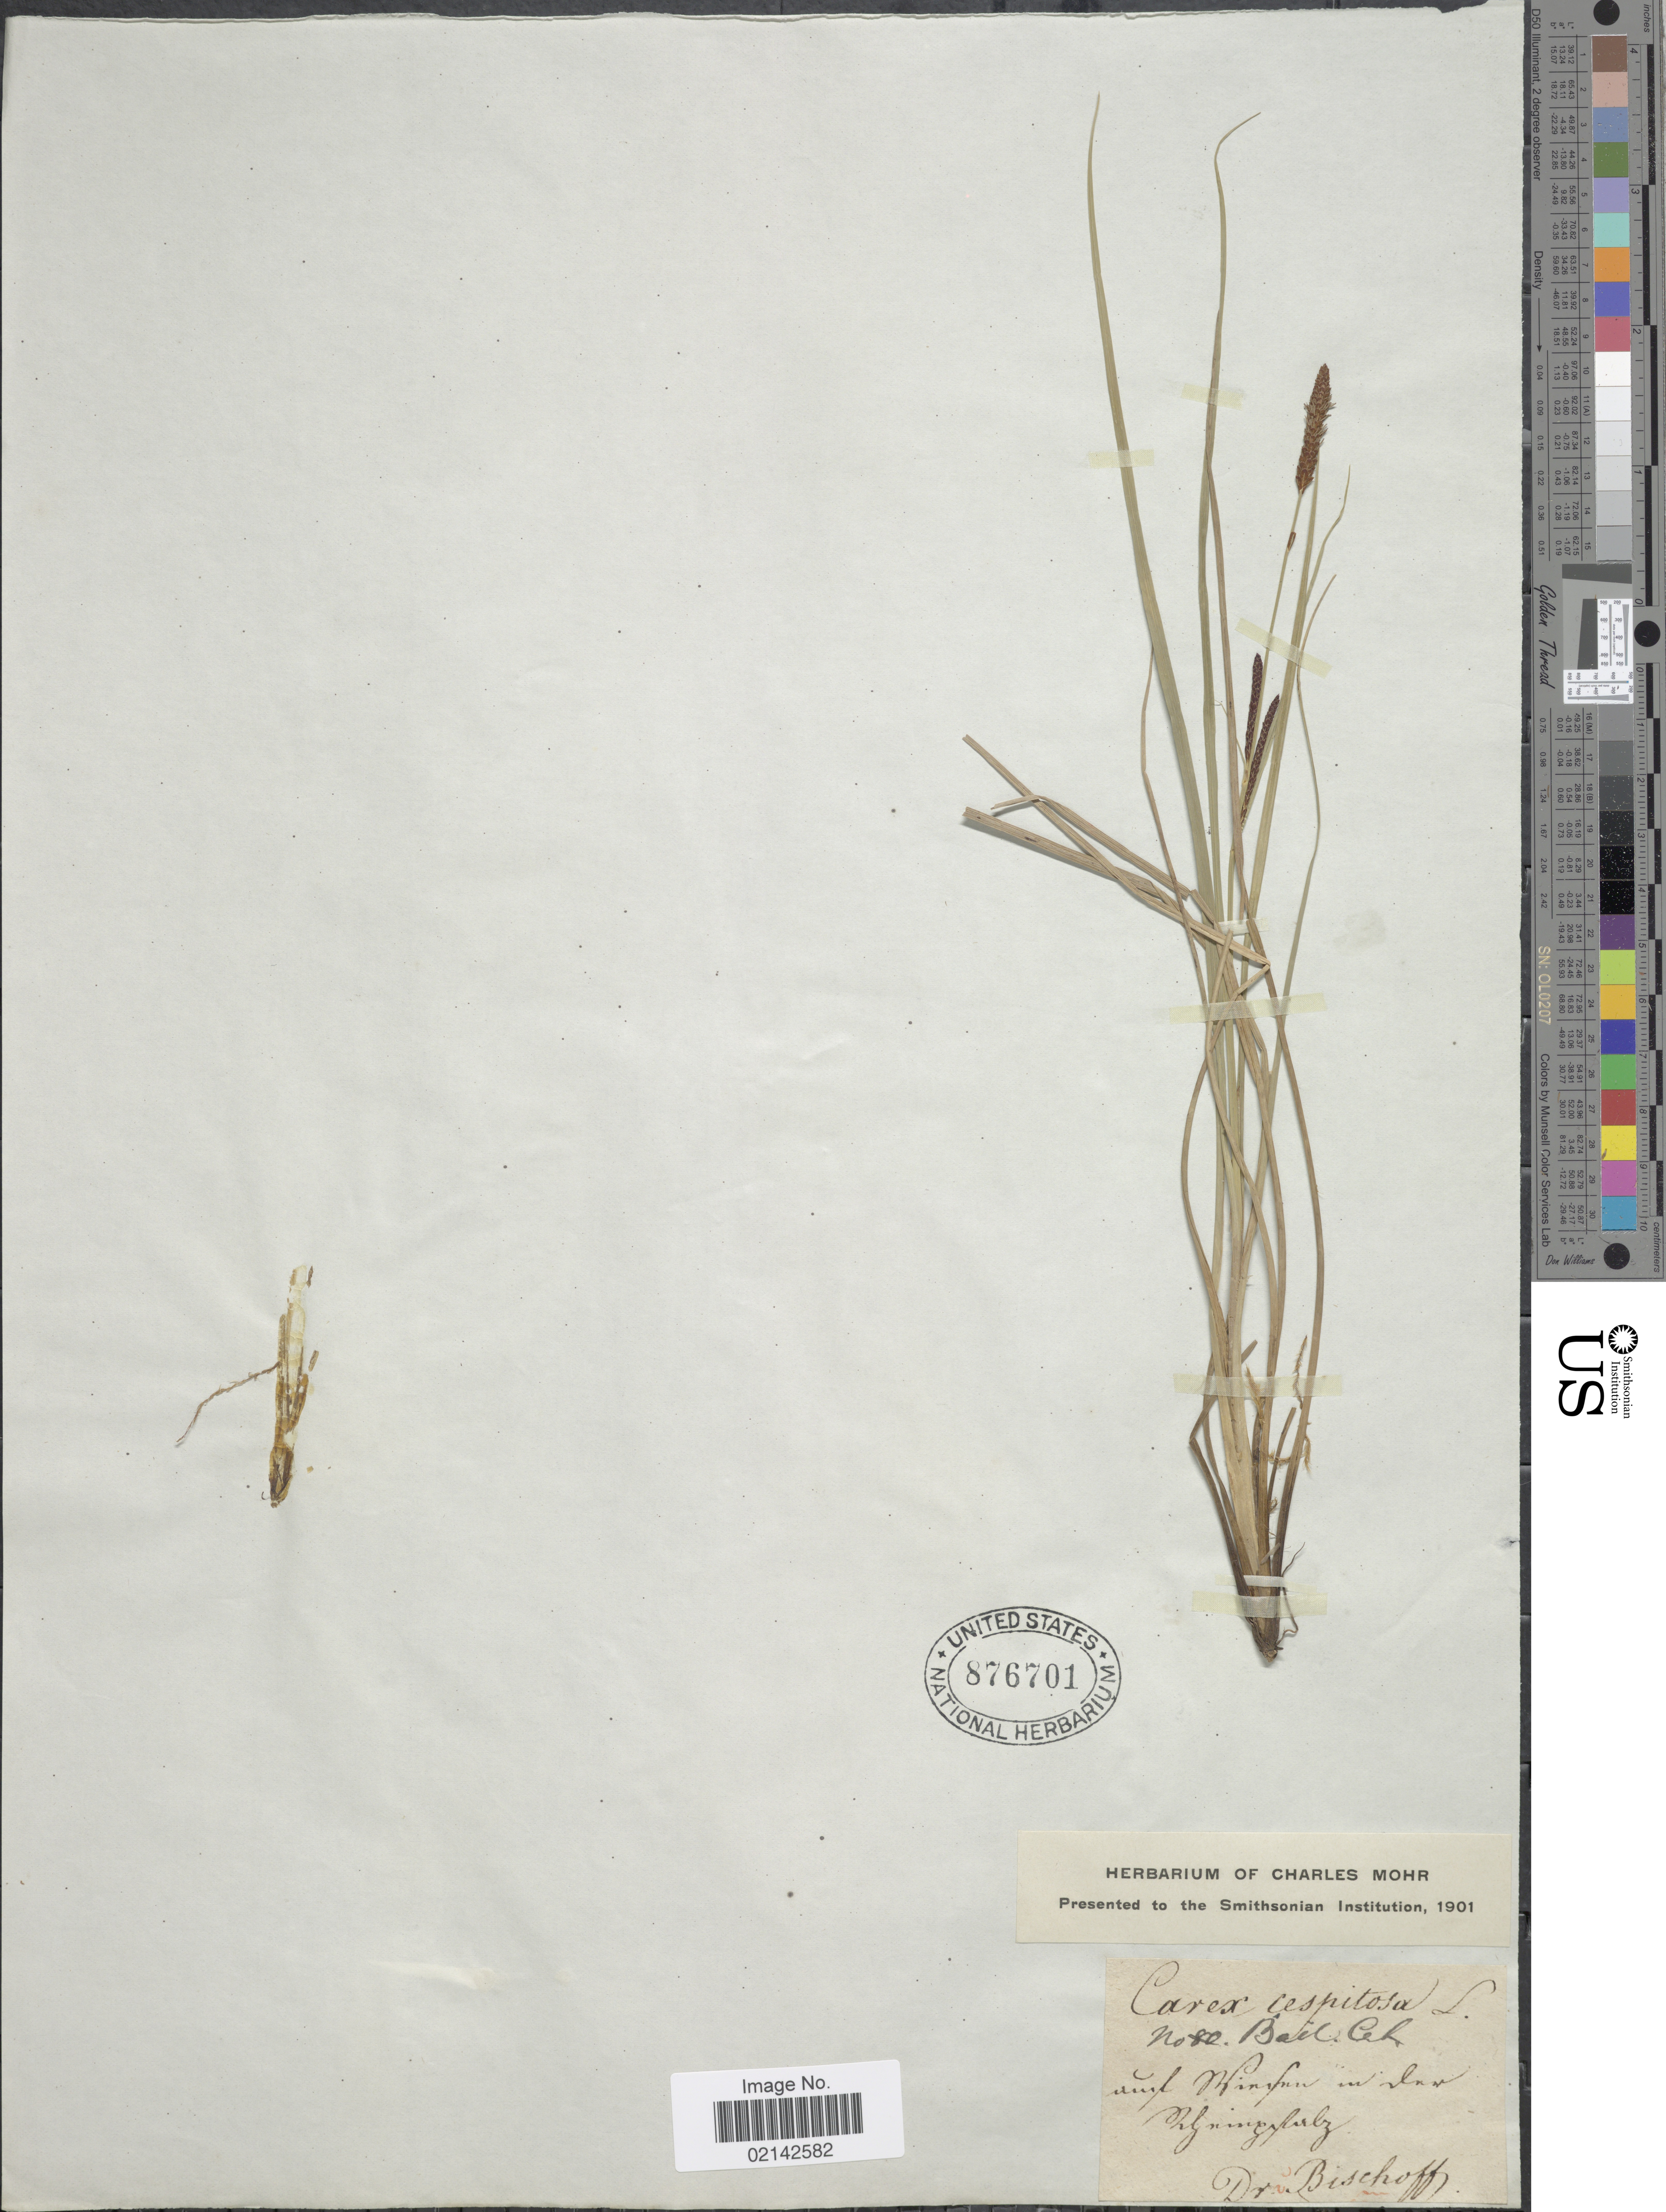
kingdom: Plantae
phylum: Tracheophyta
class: Liliopsida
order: Poales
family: Cyperaceae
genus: Carex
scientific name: Carex cespitosa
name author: L.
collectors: -. Bischoff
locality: Auf Winsfen in silvca Wilmingerfulz [interpreted]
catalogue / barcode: US 876701